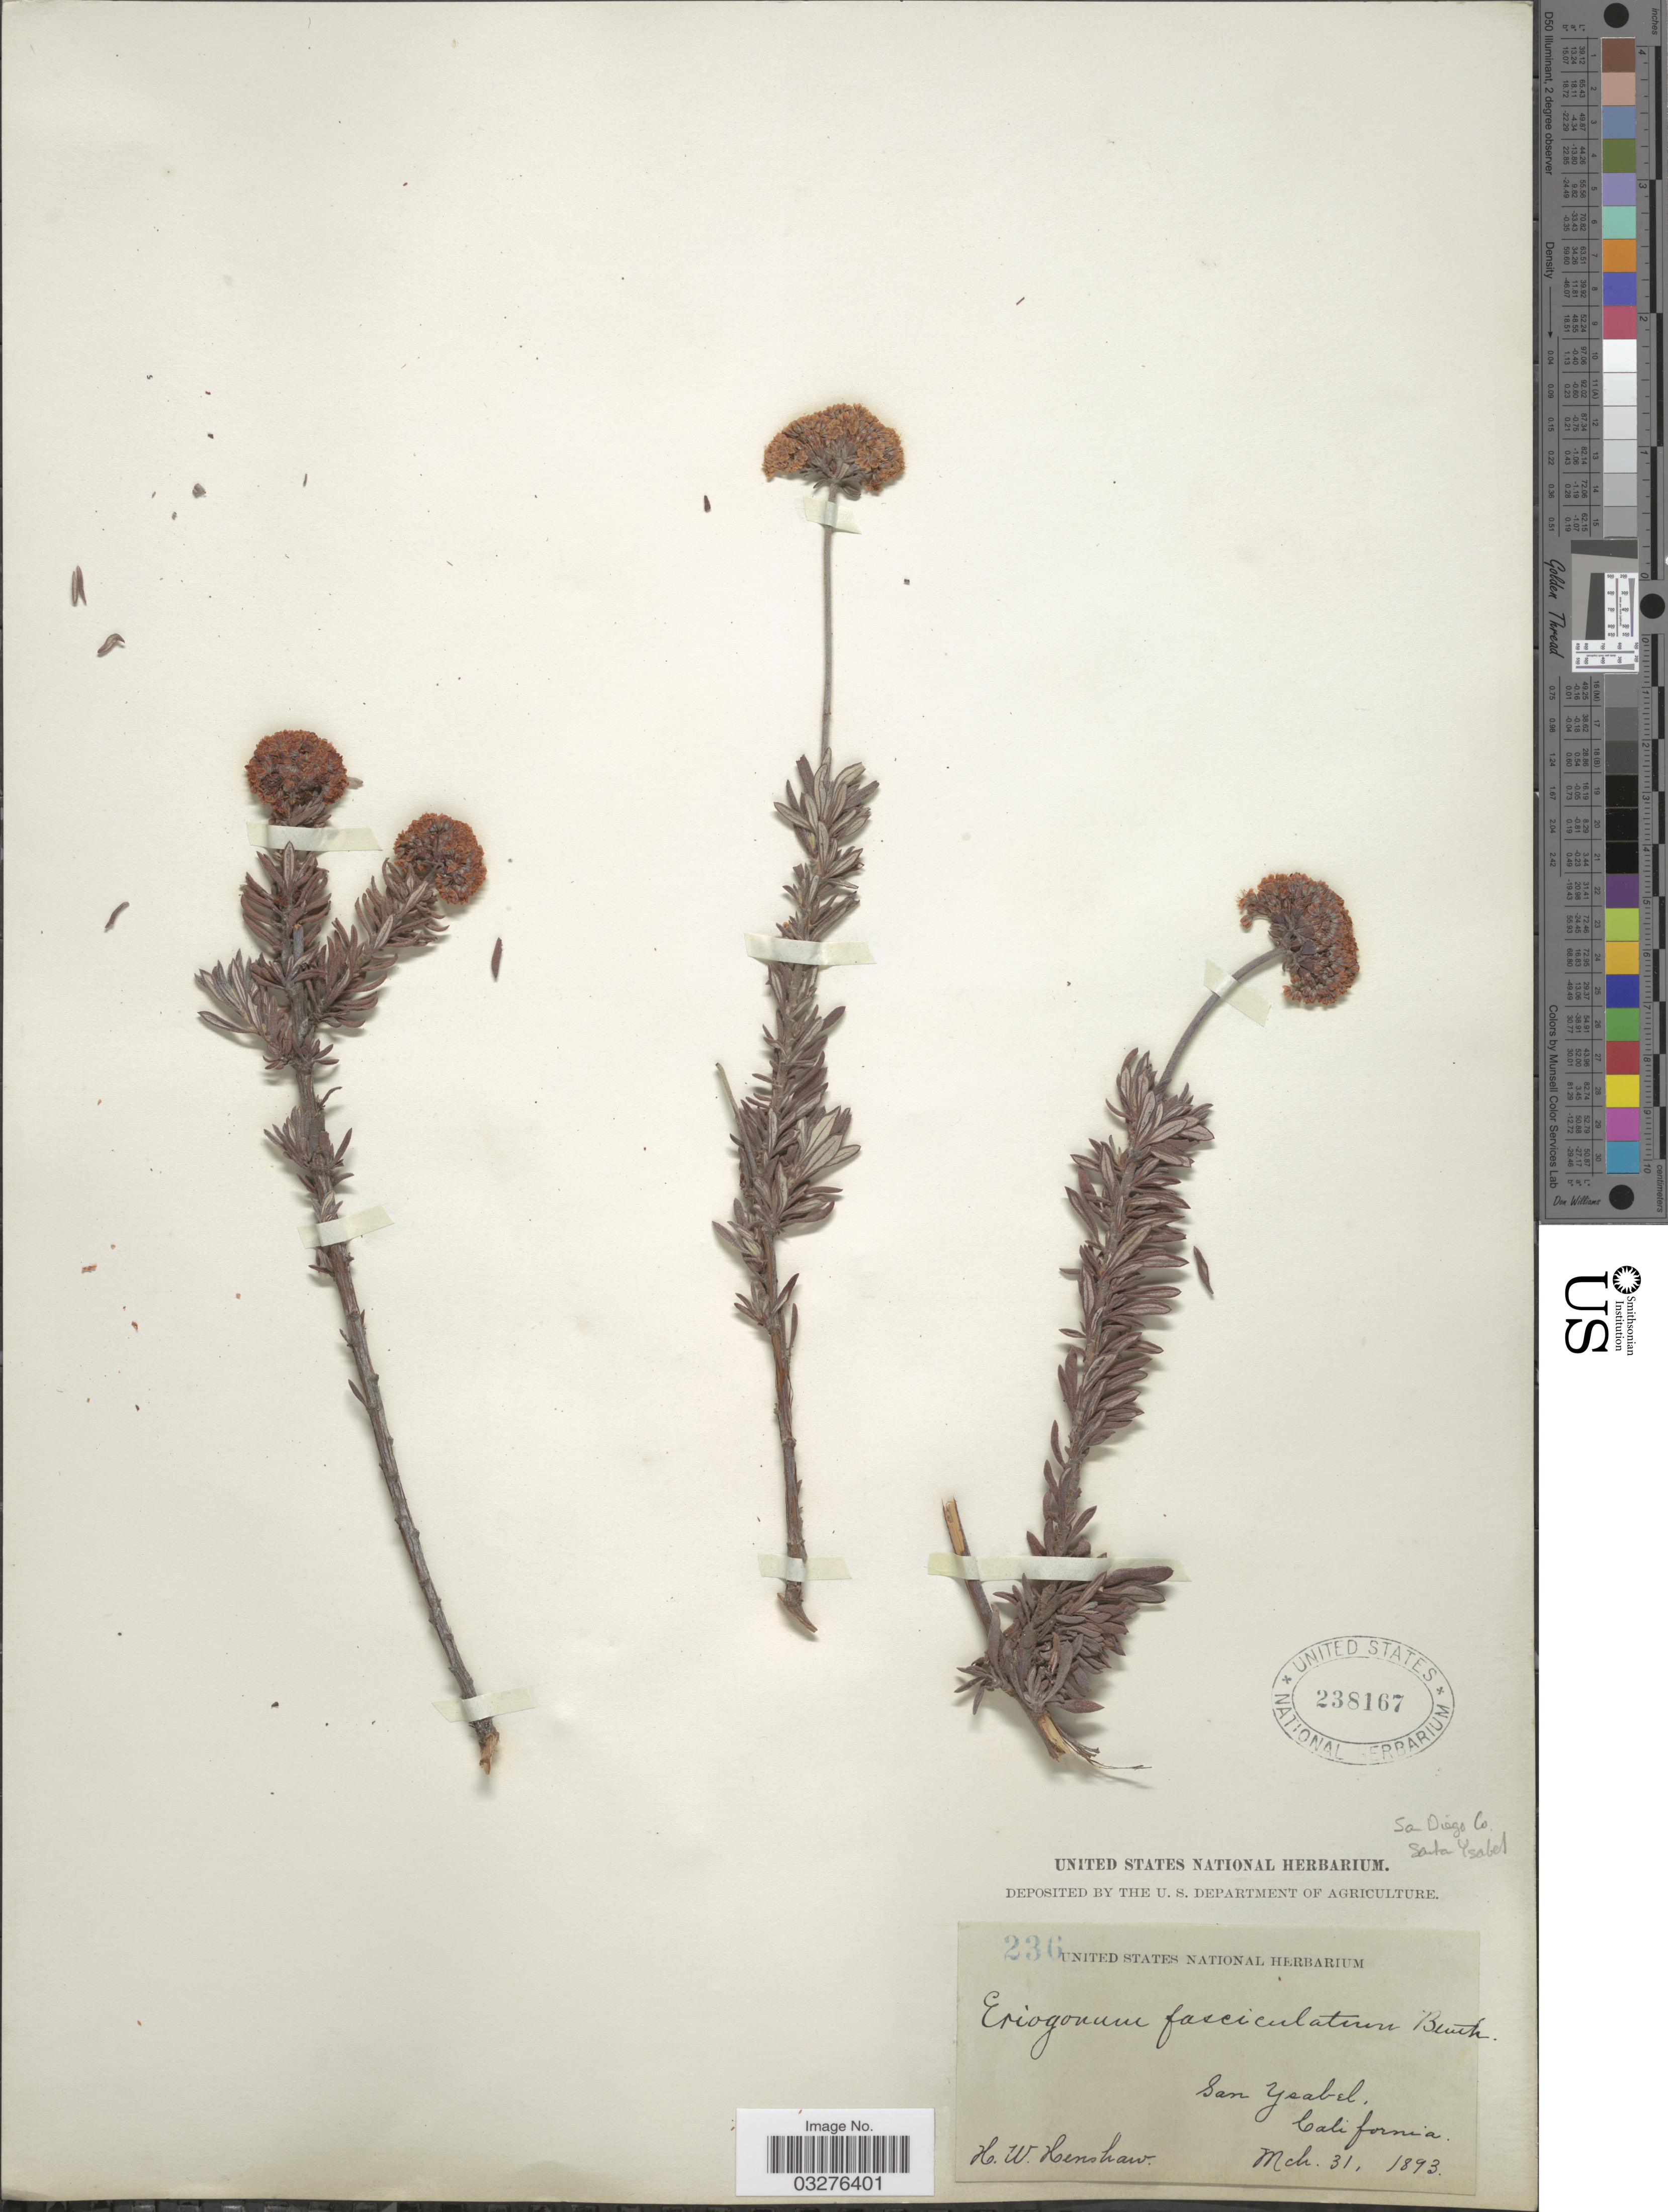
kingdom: Plantae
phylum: Tracheophyta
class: Magnoliopsida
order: Caryophyllales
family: Polygonaceae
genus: Eriogonum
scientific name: Eriogonum fasciculatum var. polifolium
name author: (Benth.) Torr. & A. Gray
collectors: H. Henshaw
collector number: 236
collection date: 1893-03-31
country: United States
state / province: California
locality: San Ysabel, Sa Diego Co., Santa Ysabel.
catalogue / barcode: US 238167